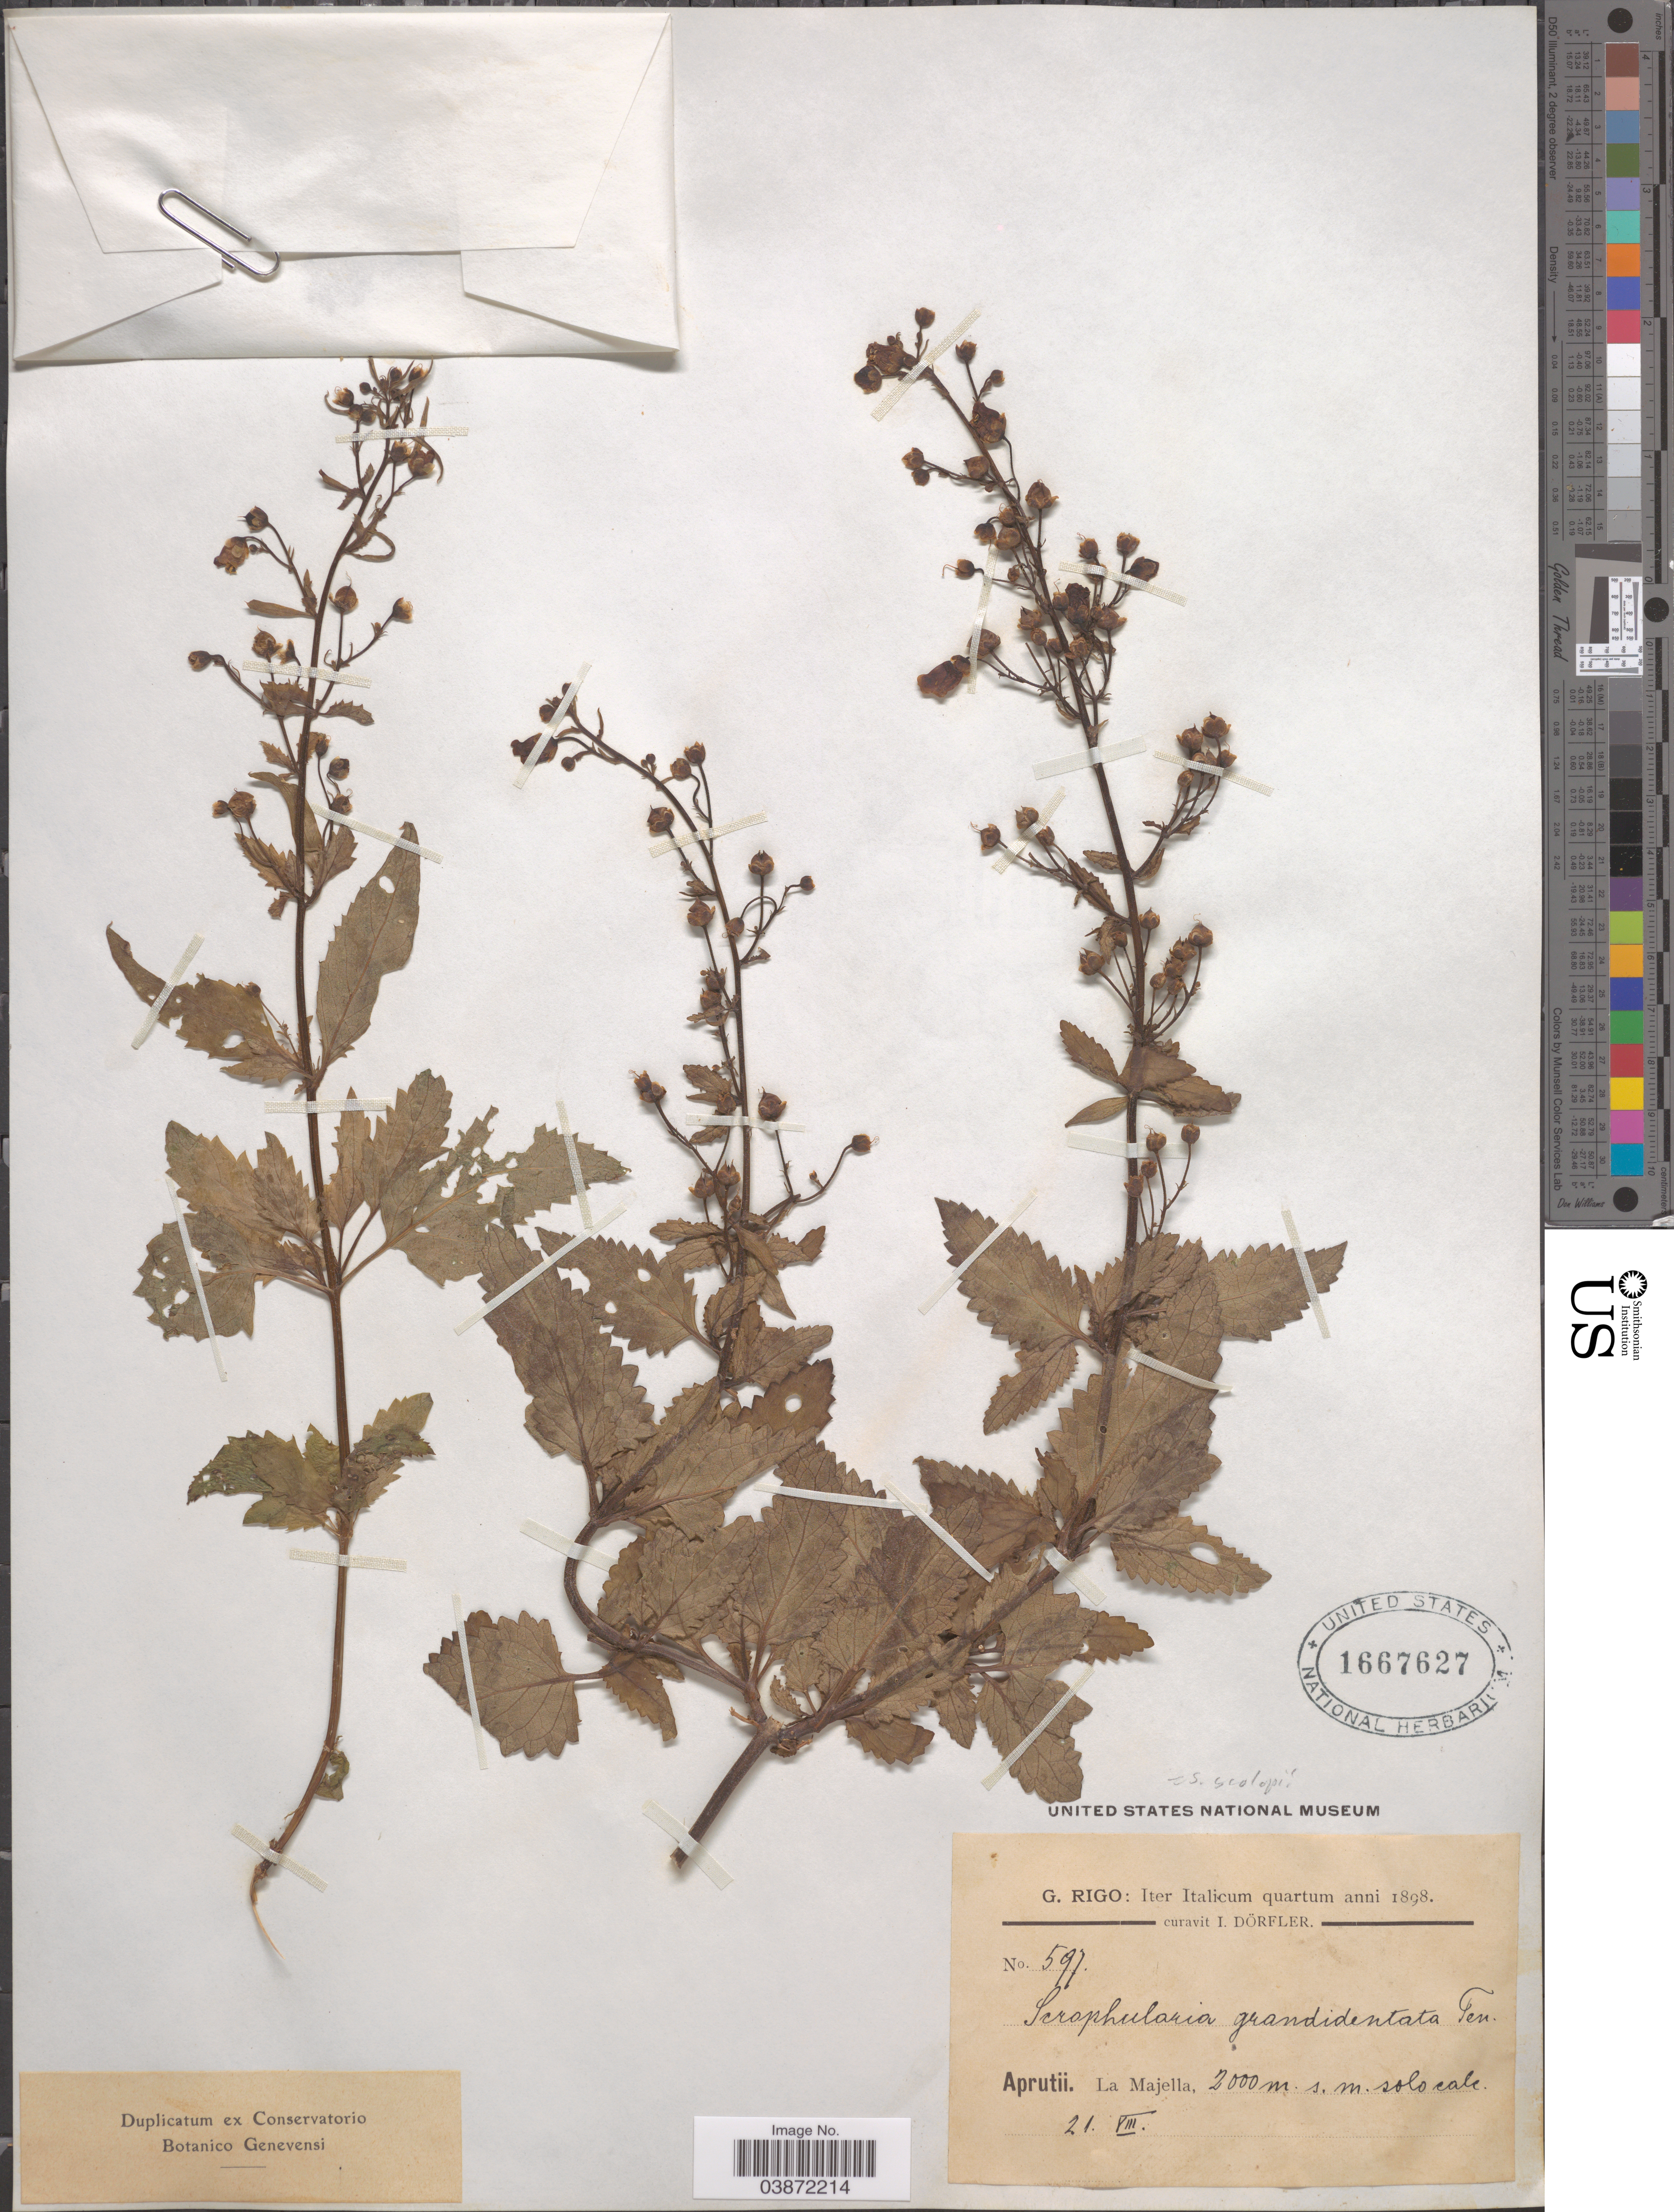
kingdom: Plantae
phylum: Tracheophyta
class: Magnoliopsida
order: Lamiales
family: Scrophulariaceae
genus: Scrophularia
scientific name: Scrophularia scopolii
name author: Hoppe ex Pers.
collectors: G. Rigo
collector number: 597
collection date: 1898-08-21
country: Italy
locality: Aprutii. La Majella.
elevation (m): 2000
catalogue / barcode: US 1667627